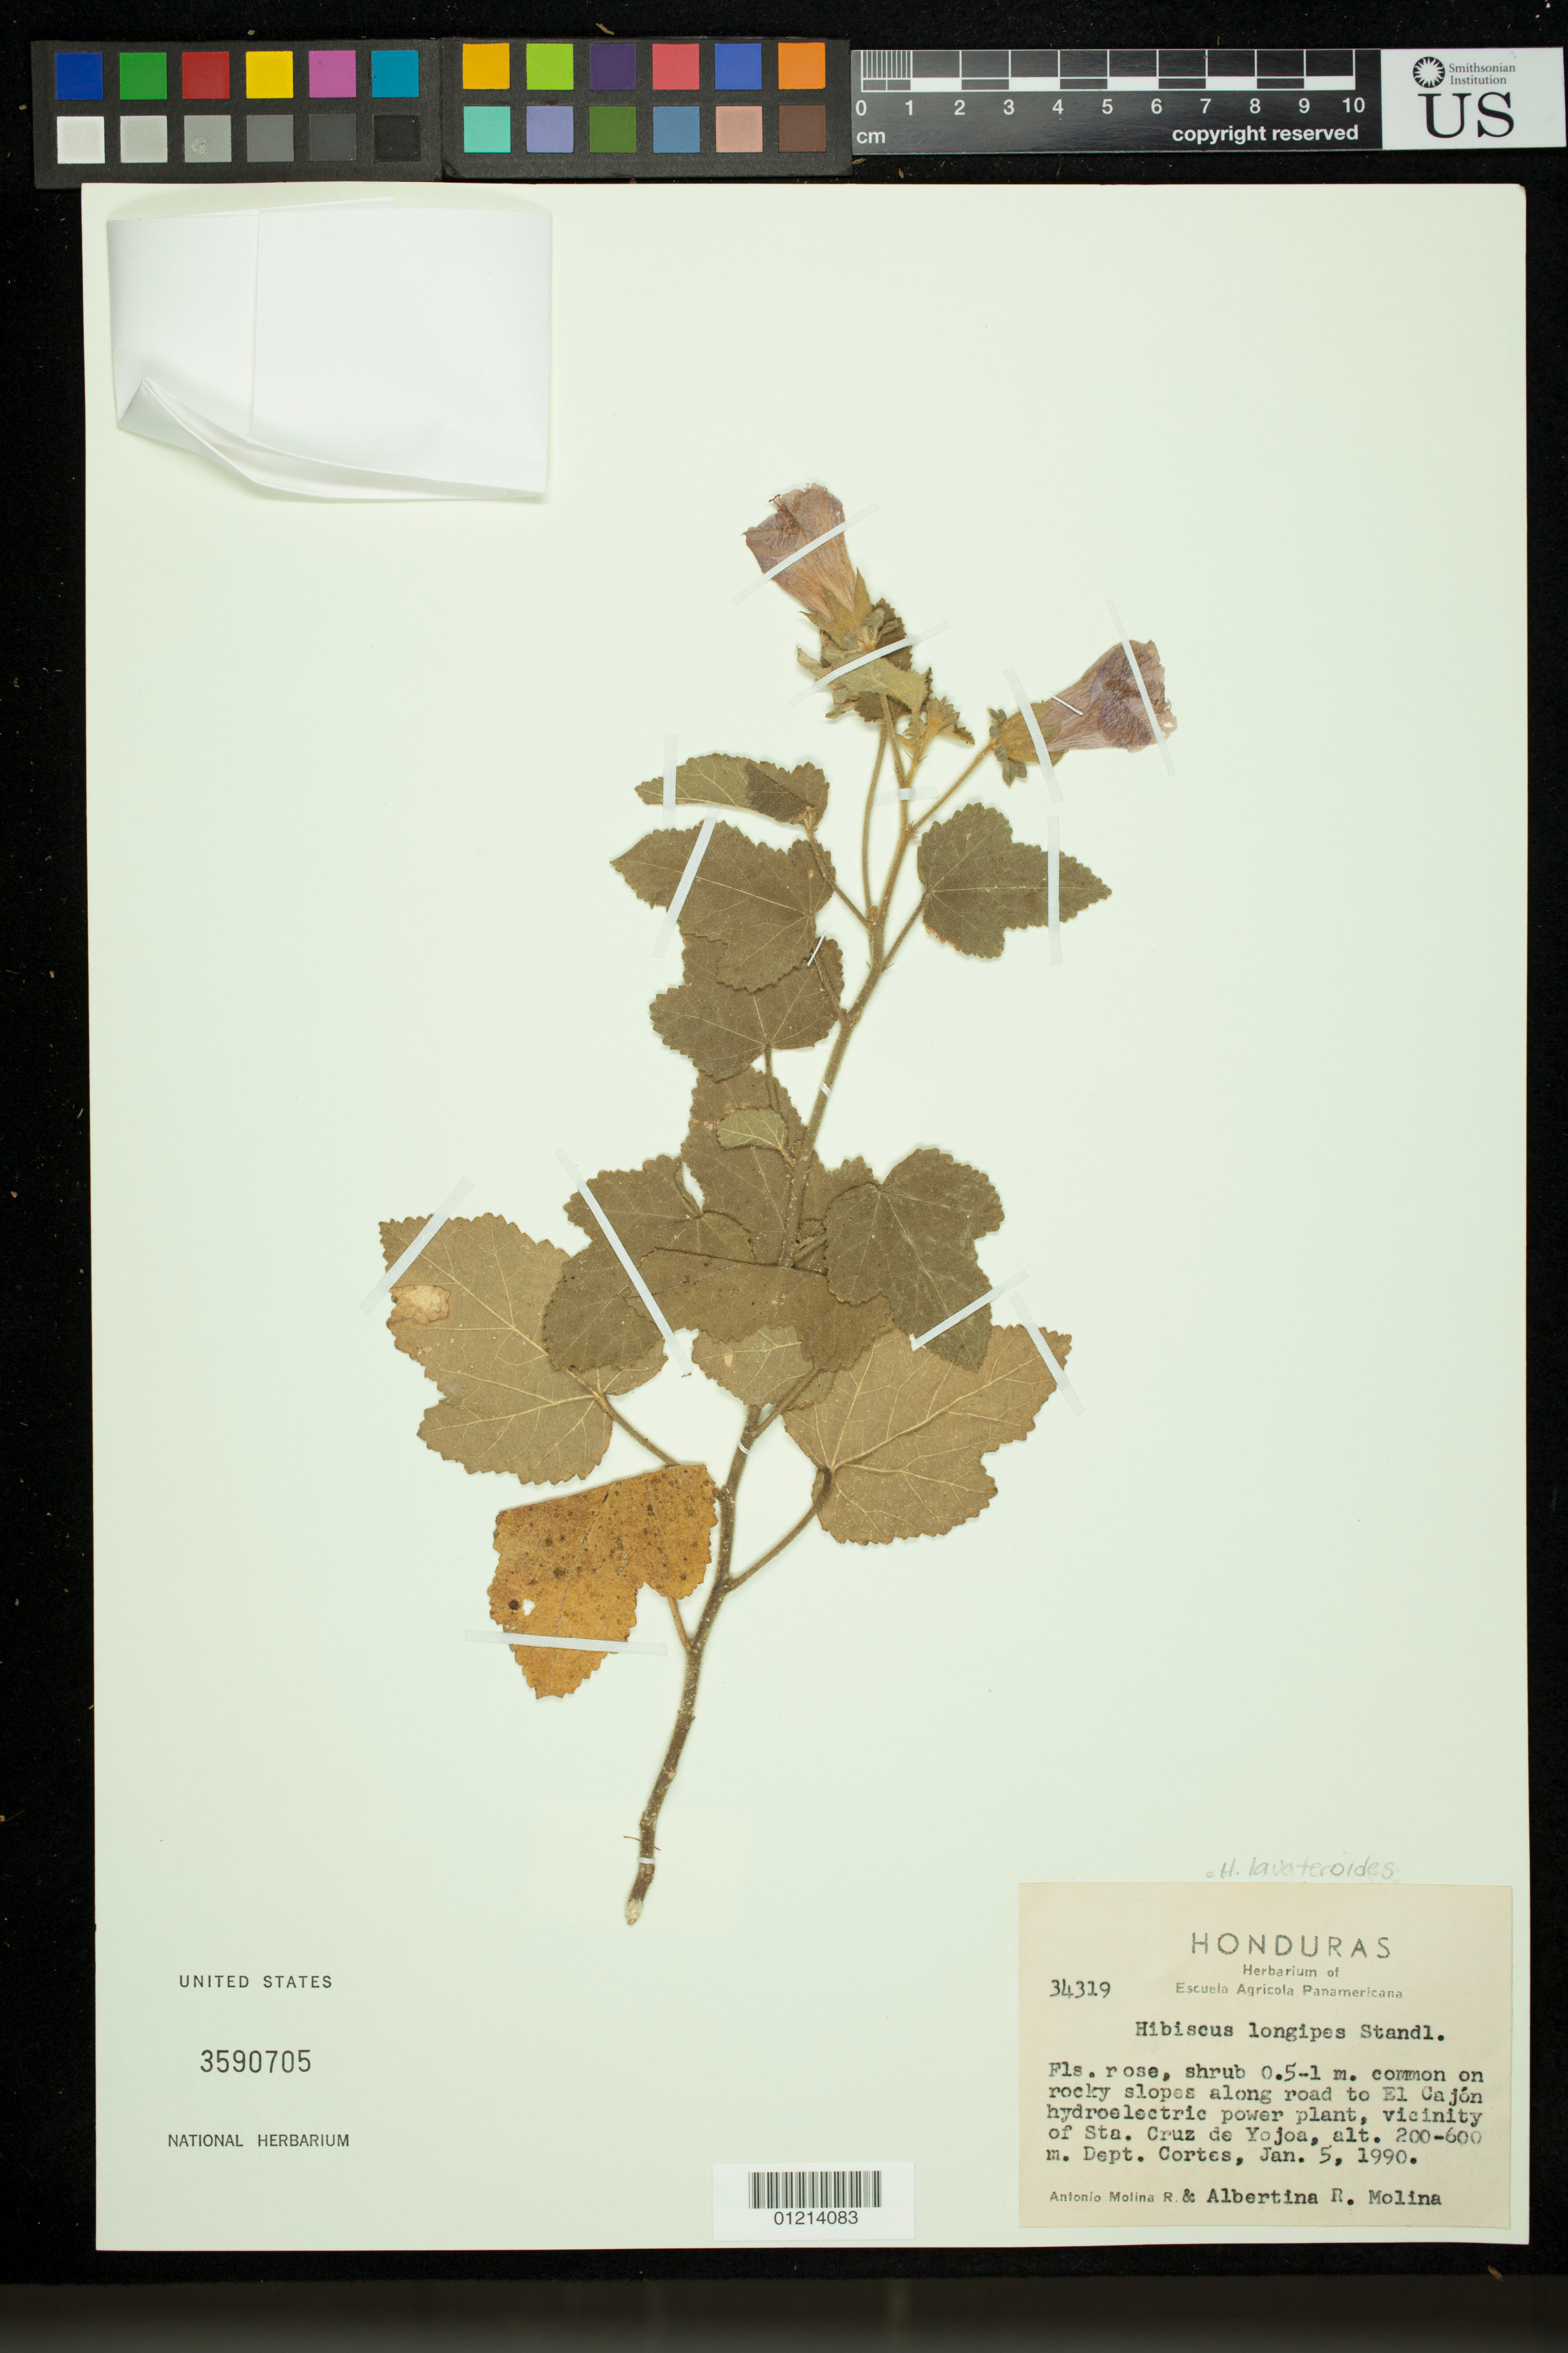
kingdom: Plantae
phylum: Tracheophyta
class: Magnoliopsida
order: Malvales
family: Malvaceae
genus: Hibiscus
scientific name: Hibiscus lavateroides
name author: Moric. ex Ser.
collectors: A. Molina R. & A. R. Molina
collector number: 34319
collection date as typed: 01 May 1990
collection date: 1990-05-01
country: Honduras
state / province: Cortés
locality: Rocky slopes along road to El Cajon hydroelectric power plant, vicinity of Sta. Cruz de Yojoa. Dept. Cortes.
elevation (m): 200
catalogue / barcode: US 3590705